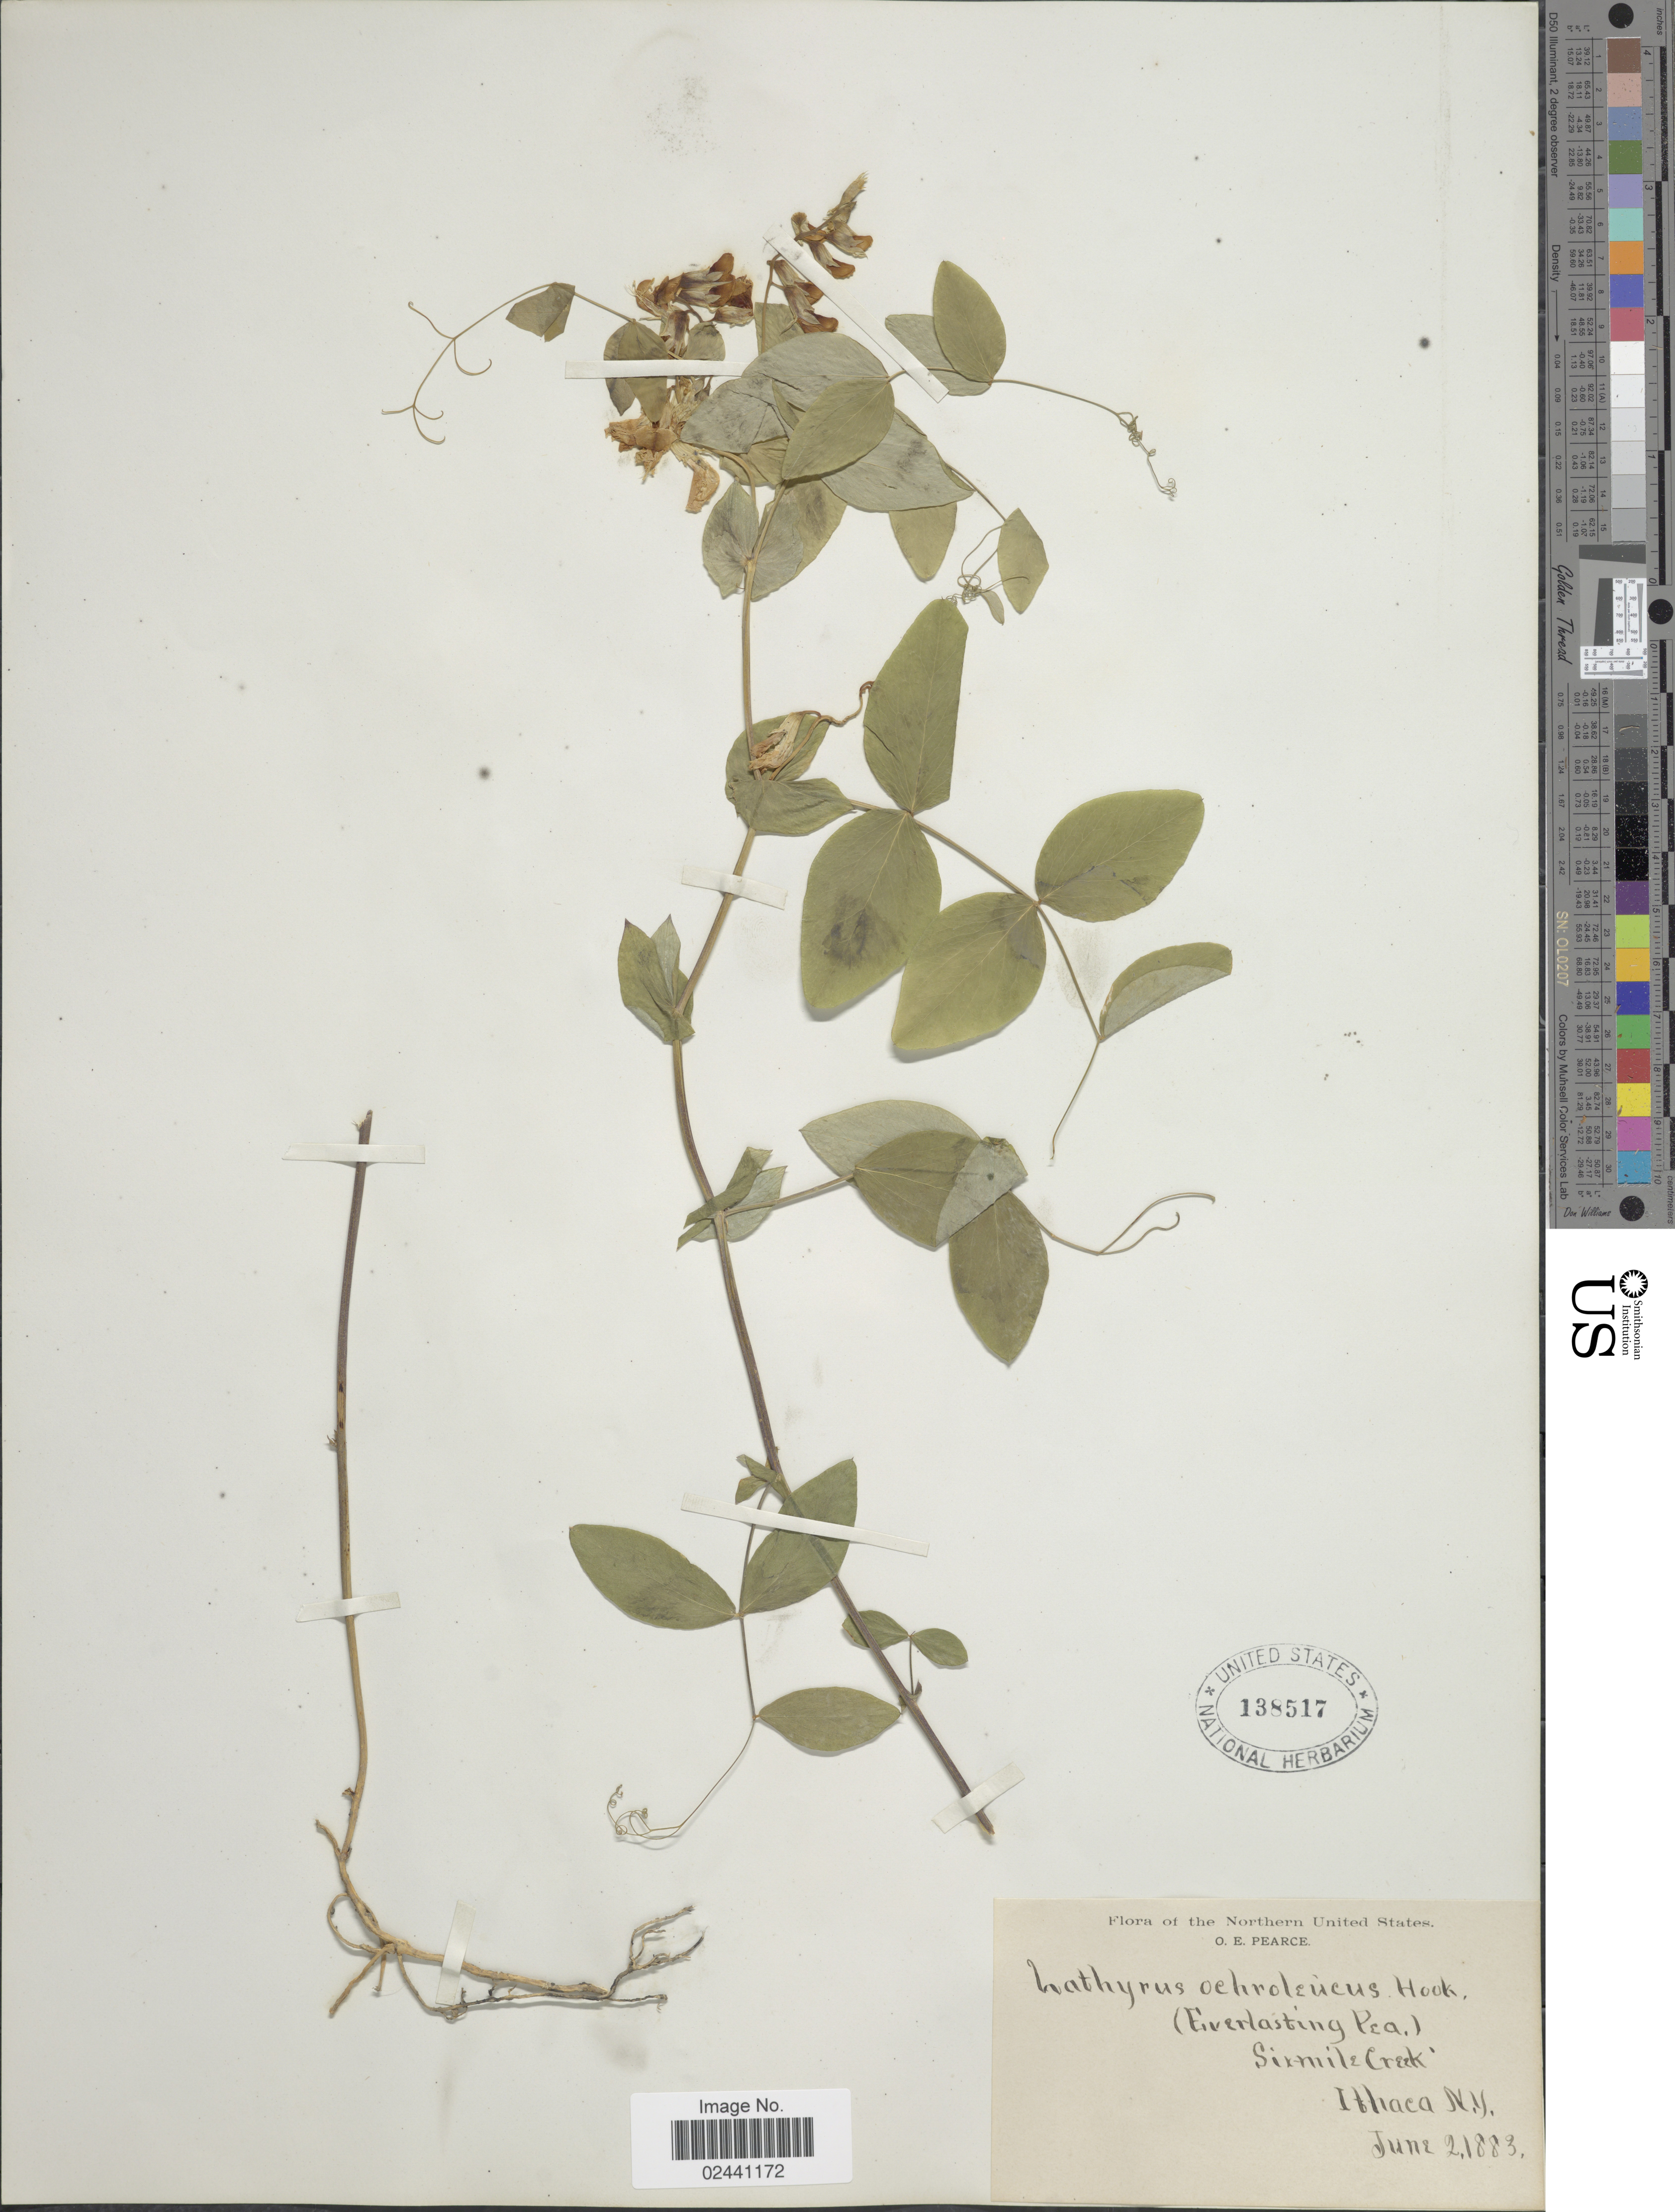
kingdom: Plantae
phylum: Tracheophyta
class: Magnoliopsida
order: Fabales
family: Fabaceae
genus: Lathyrus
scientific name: Lathyrus ochroleucus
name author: Hook.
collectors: O. E. Pearce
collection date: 1883-06-02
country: United States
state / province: New York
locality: Six Mile Creek, Ithaca NY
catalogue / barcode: US 138517